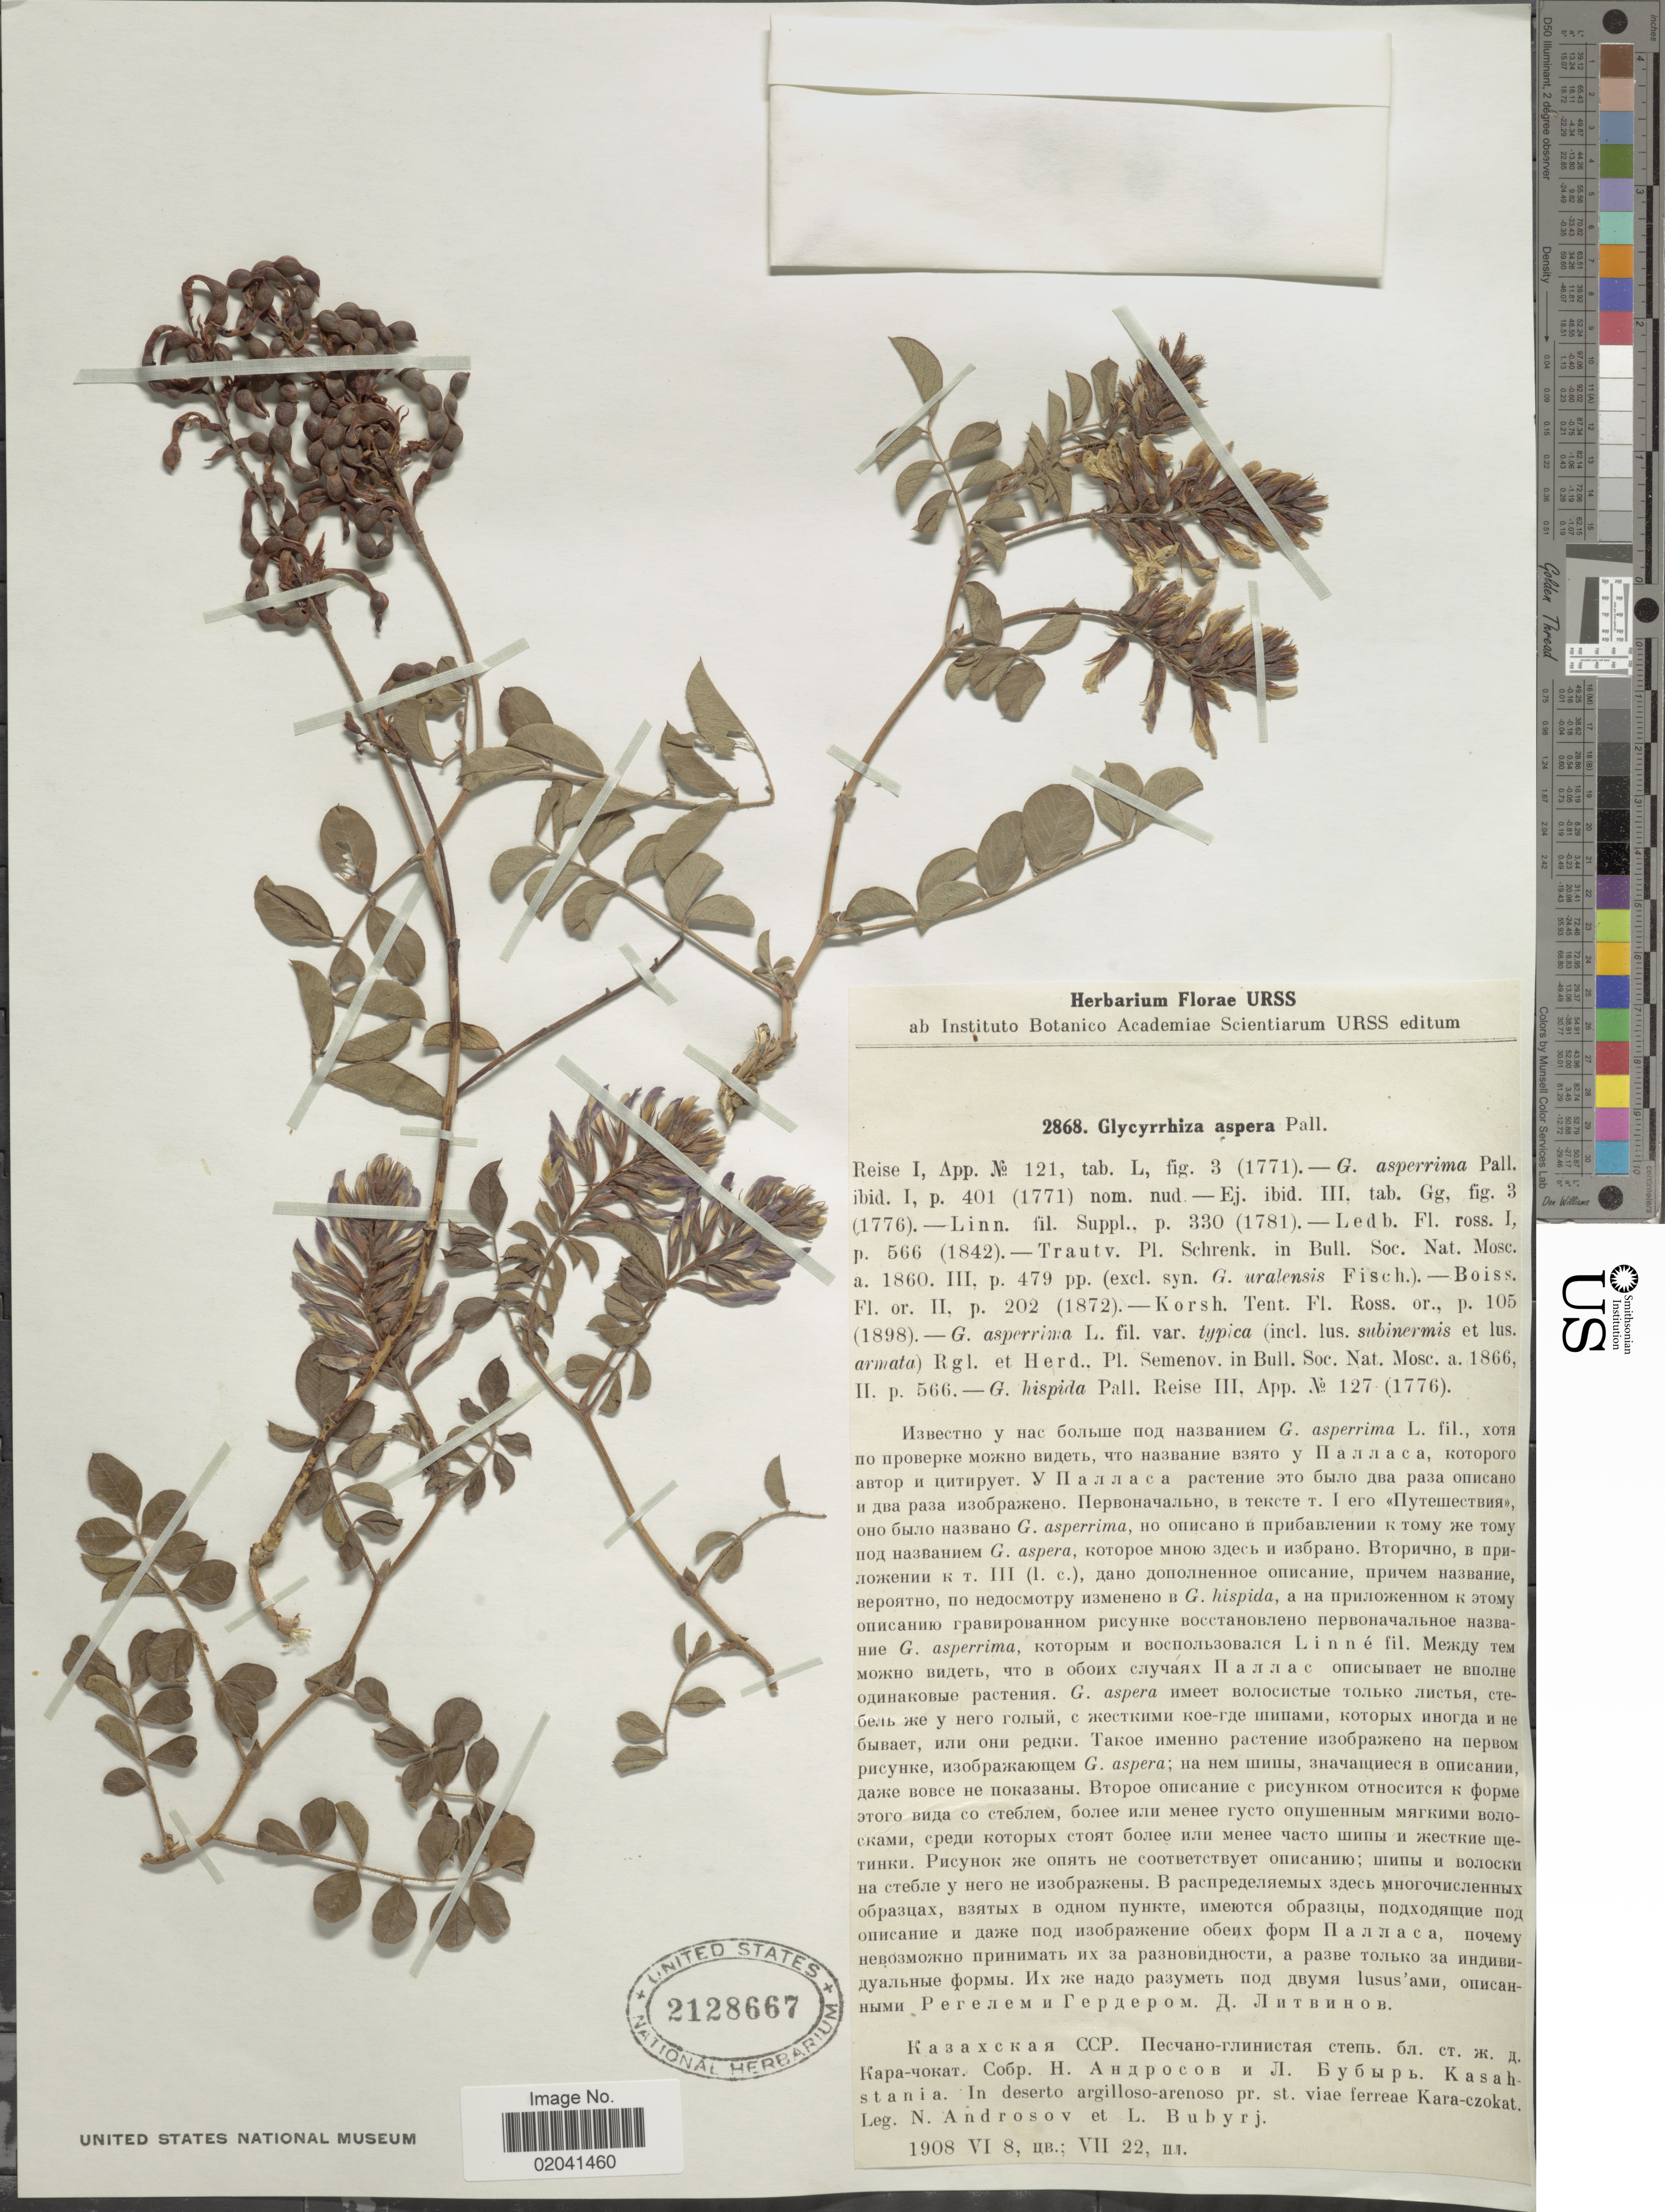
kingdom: Plantae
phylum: Tracheophyta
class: Magnoliopsida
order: Fabales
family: Fabaceae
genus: Glycyrrhiza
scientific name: Glycyrrhiza aspera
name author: Pall.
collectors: N. Androssov & L. Bubyrj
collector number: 2868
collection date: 1908-06-08/1908-07-22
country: Kazakhstan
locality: Kasahstania. Kara-czokat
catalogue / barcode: US 2128667